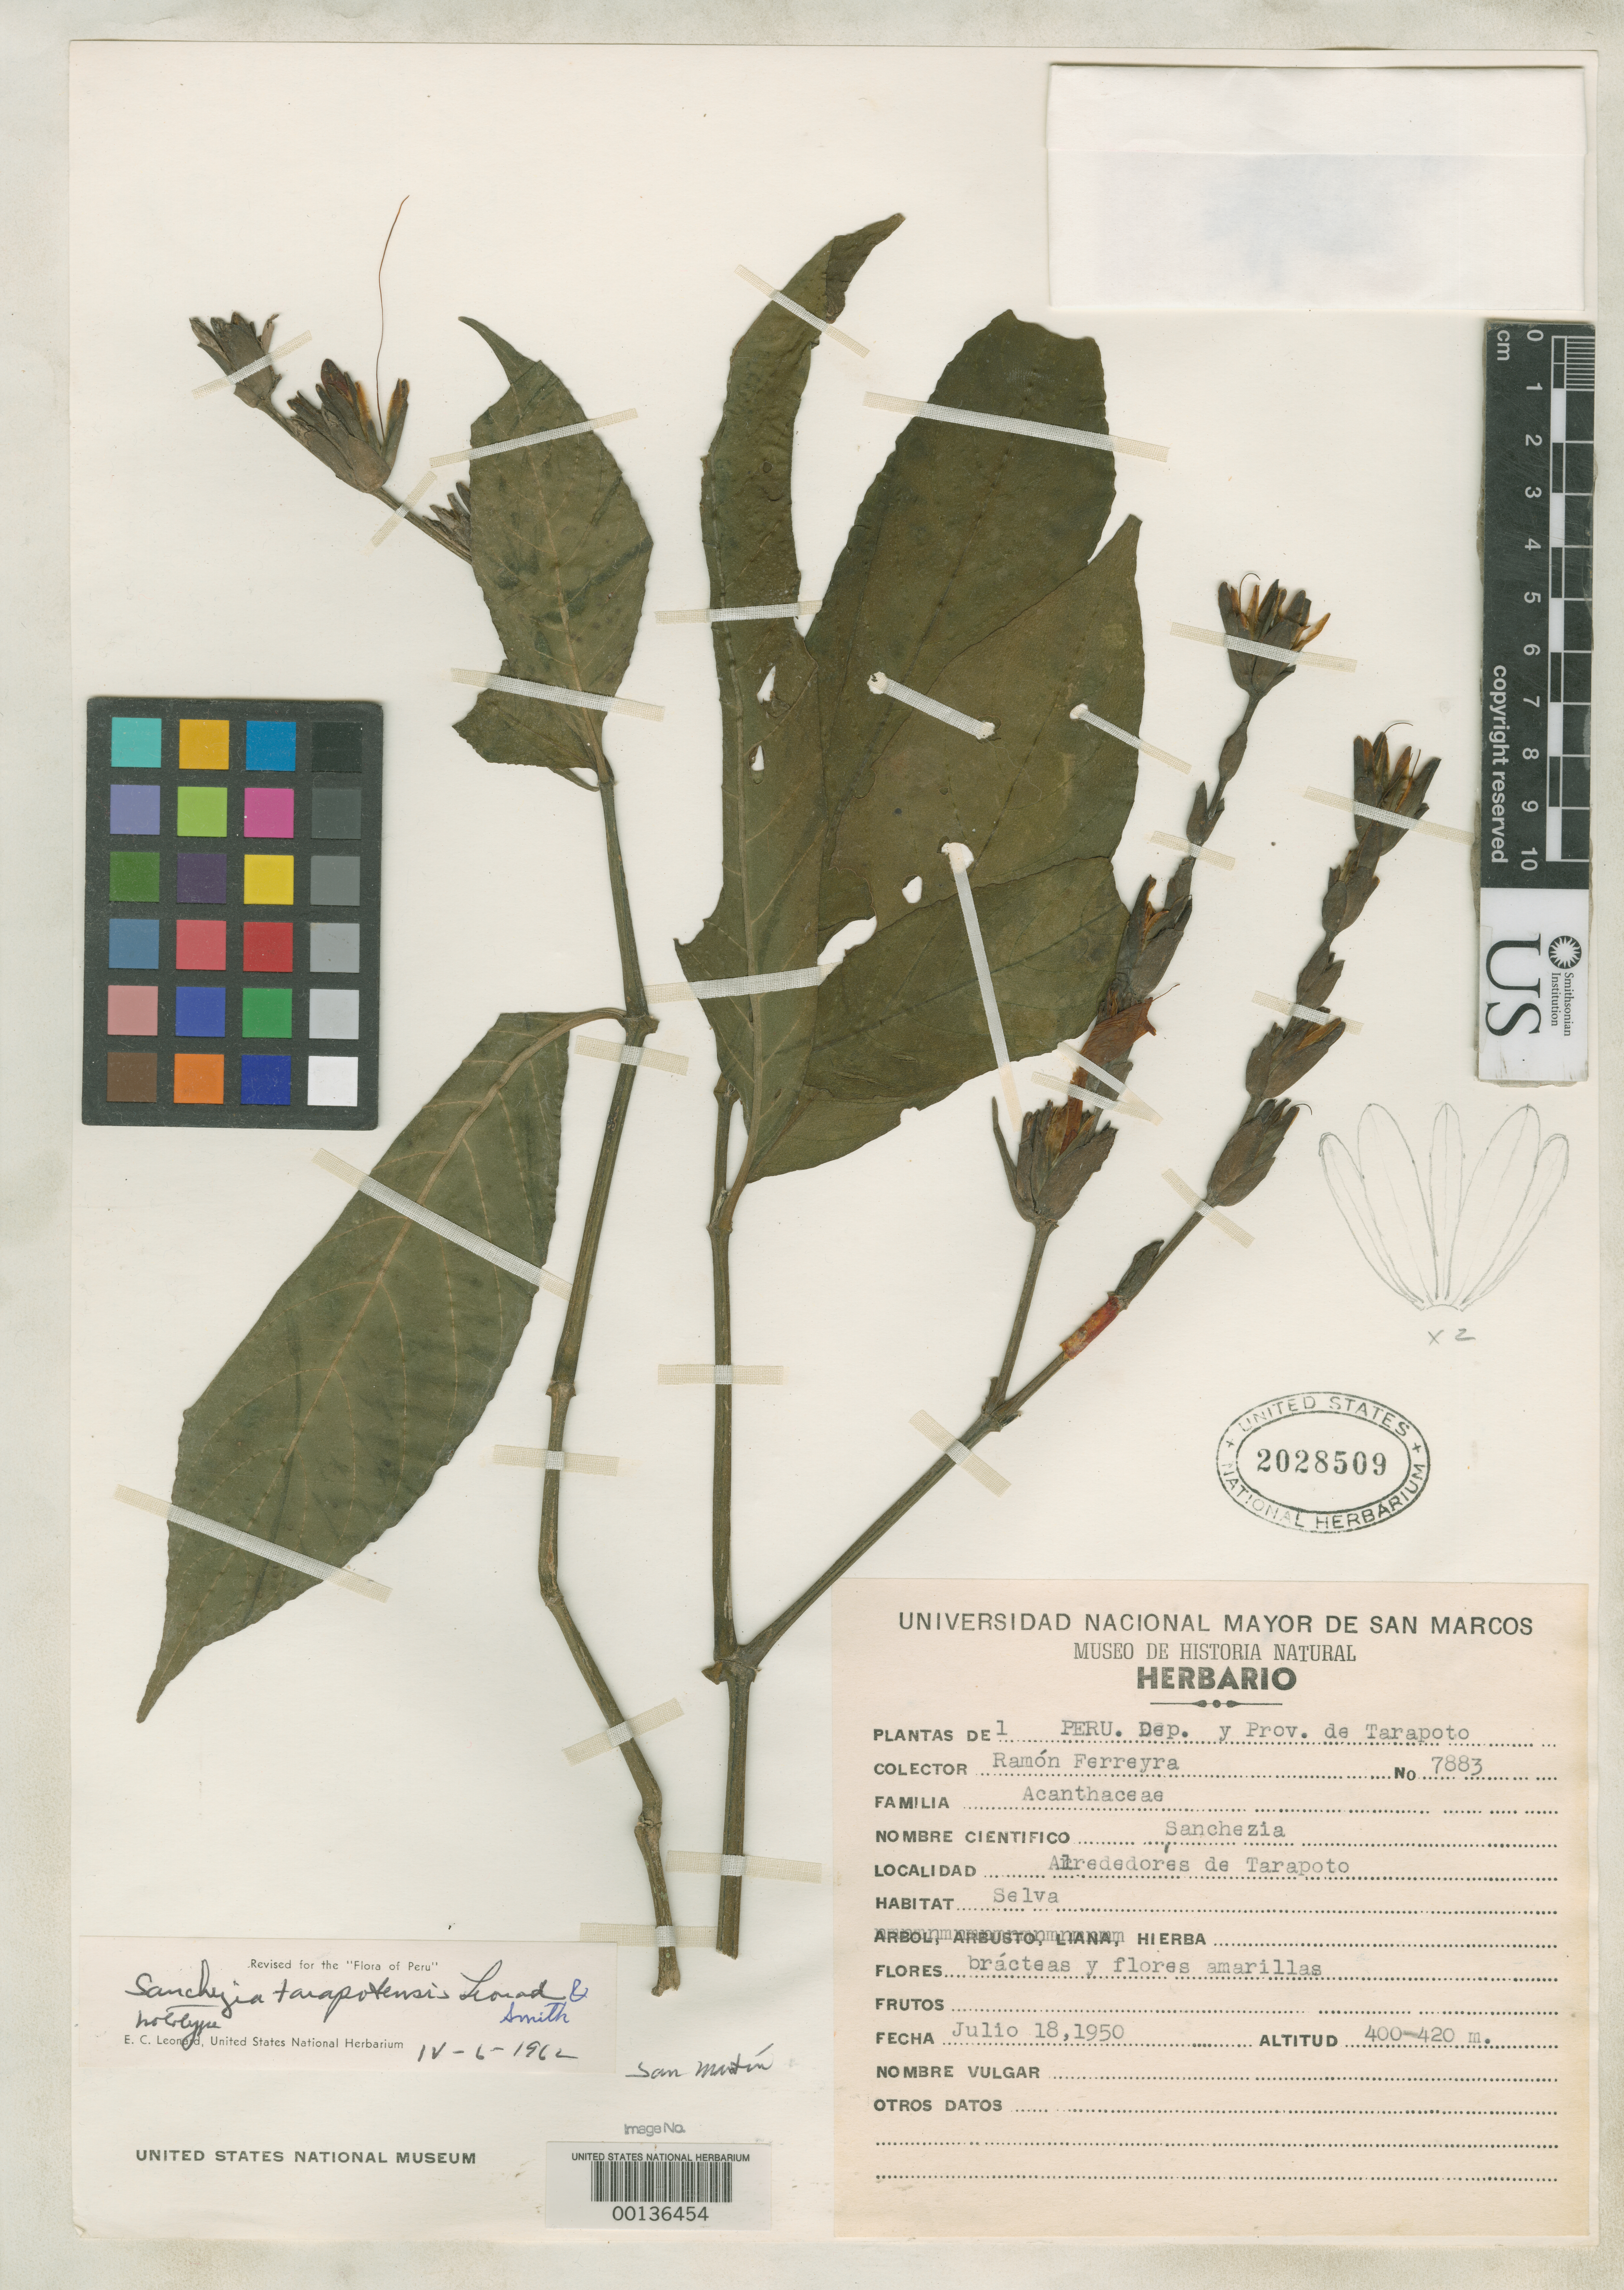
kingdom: Plantae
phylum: Tracheophyta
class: Magnoliopsida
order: Lamiales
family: Acanthaceae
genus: Sanchezia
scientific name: Sanchezia tarapotensis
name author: Leonard & L.B. Sm.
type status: Isotype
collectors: R. A. Ferreyra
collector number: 7883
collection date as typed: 18 Jul 1950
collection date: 1950-07-18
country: Peru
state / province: San Martín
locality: Tarapoto.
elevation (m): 400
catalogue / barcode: US 2028509